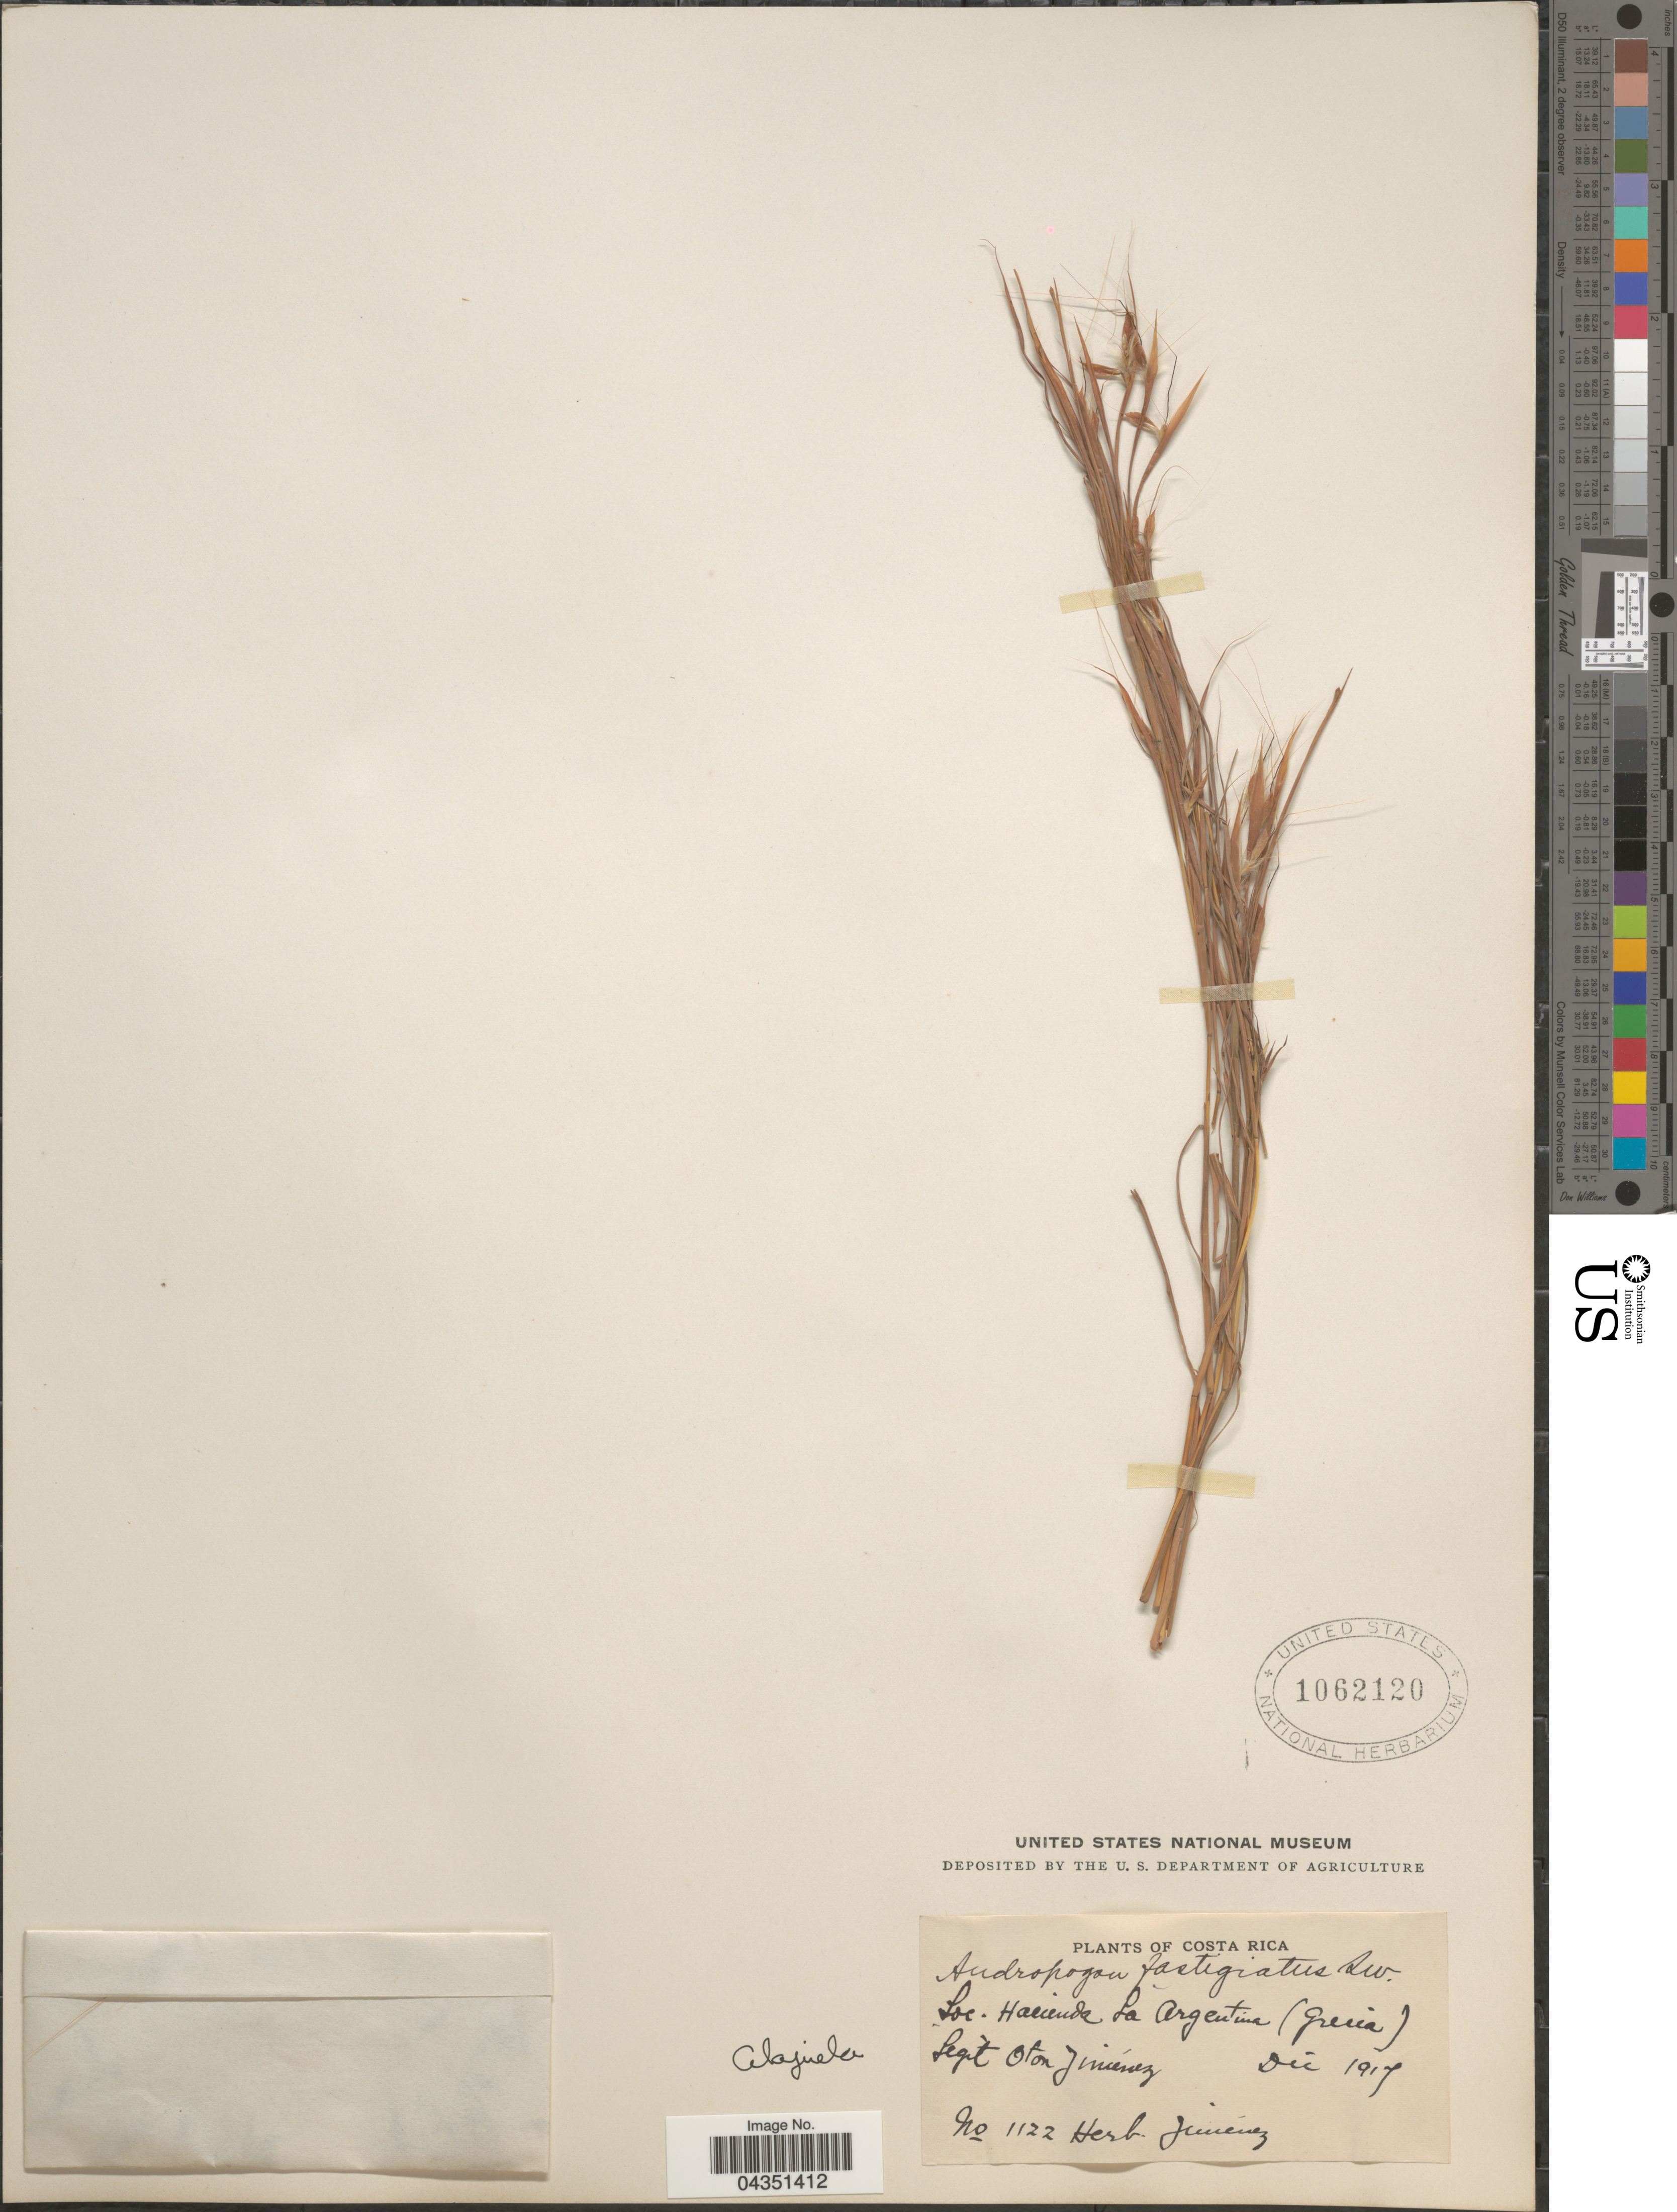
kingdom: Plantae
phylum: Tracheophyta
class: Liliopsida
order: Poales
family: Poaceae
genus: Diectomis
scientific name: Diectomis fastigiata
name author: (Sw.) P. Beauv.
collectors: O. Jimenez L.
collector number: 1122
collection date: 1917-12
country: Costa Rica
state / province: Alajuela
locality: Hacienda La Argentina (Grecia).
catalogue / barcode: US 1062120